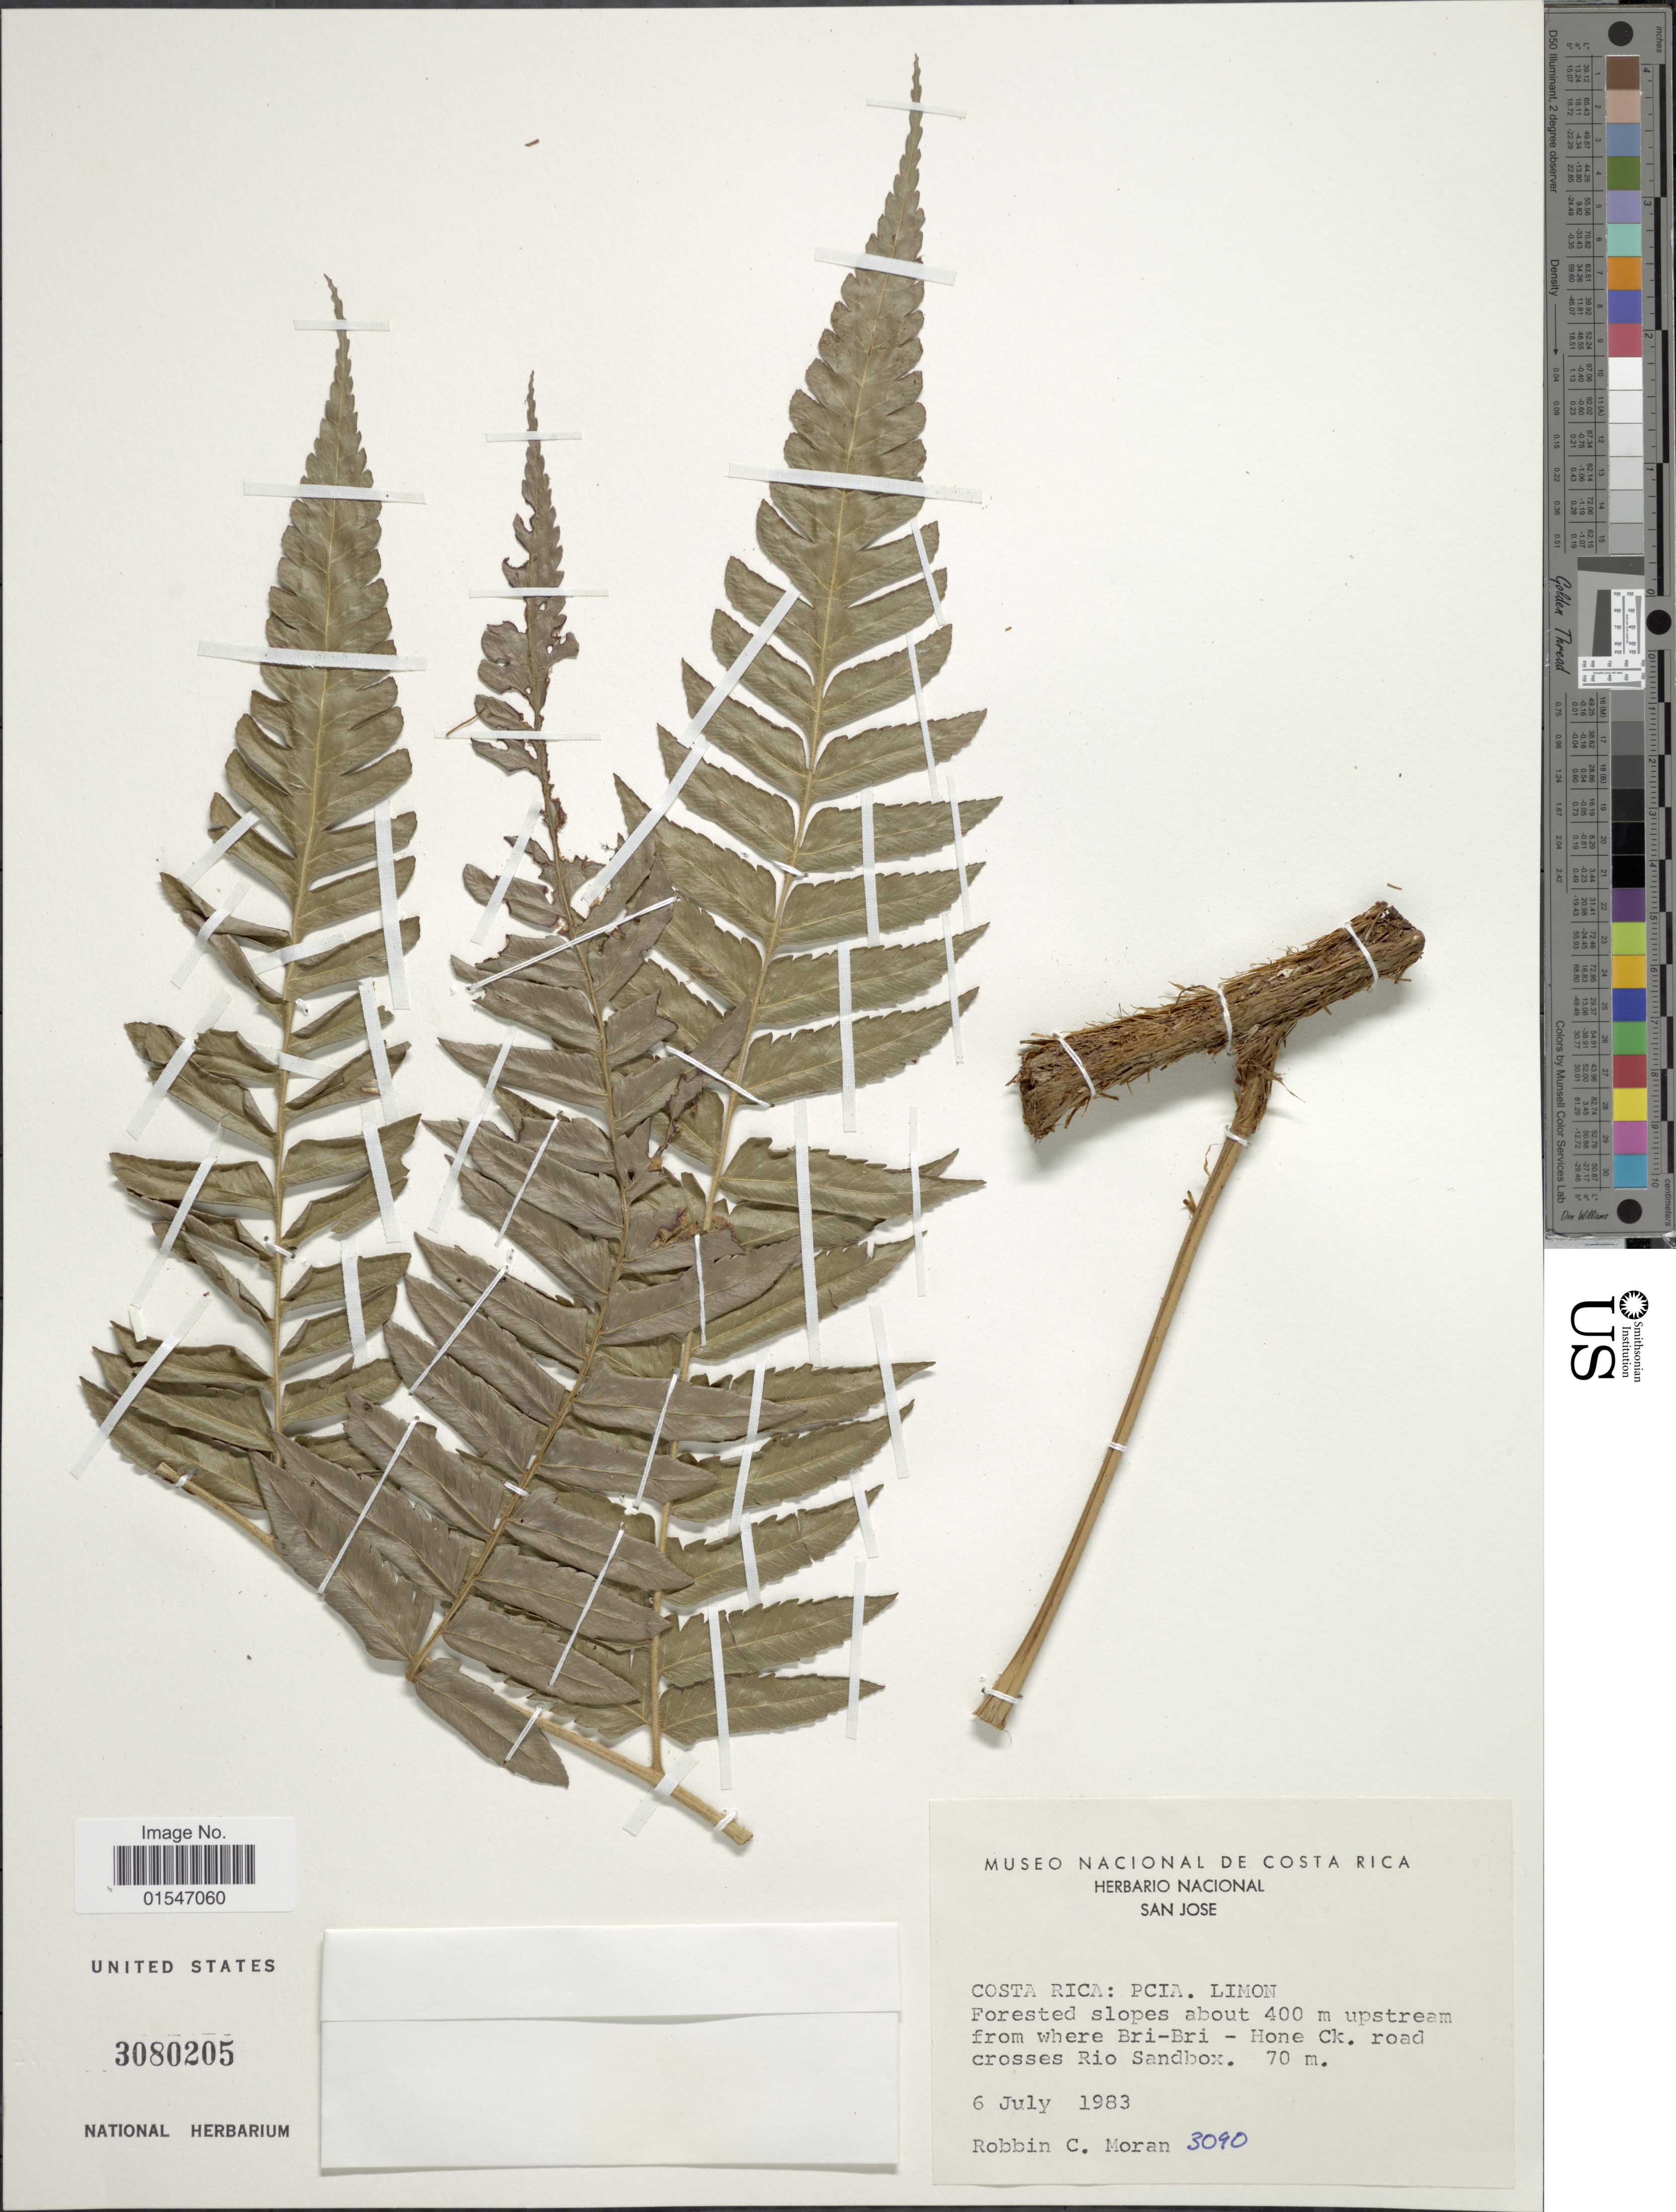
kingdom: Plantae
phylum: Tracheophyta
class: Polypodiopsida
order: Polypodiales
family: Dryopteridaceae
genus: Polybotrya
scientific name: Polybotrya sp.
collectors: R. C. Moran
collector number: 3090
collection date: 1983-07-06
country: Costa Rica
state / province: Limón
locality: Costa Rica: Pcia. Limon, upstream from where Bri-Bri - Hone Ck, road crosses Rio Sandbox.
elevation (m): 70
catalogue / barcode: US 3080205